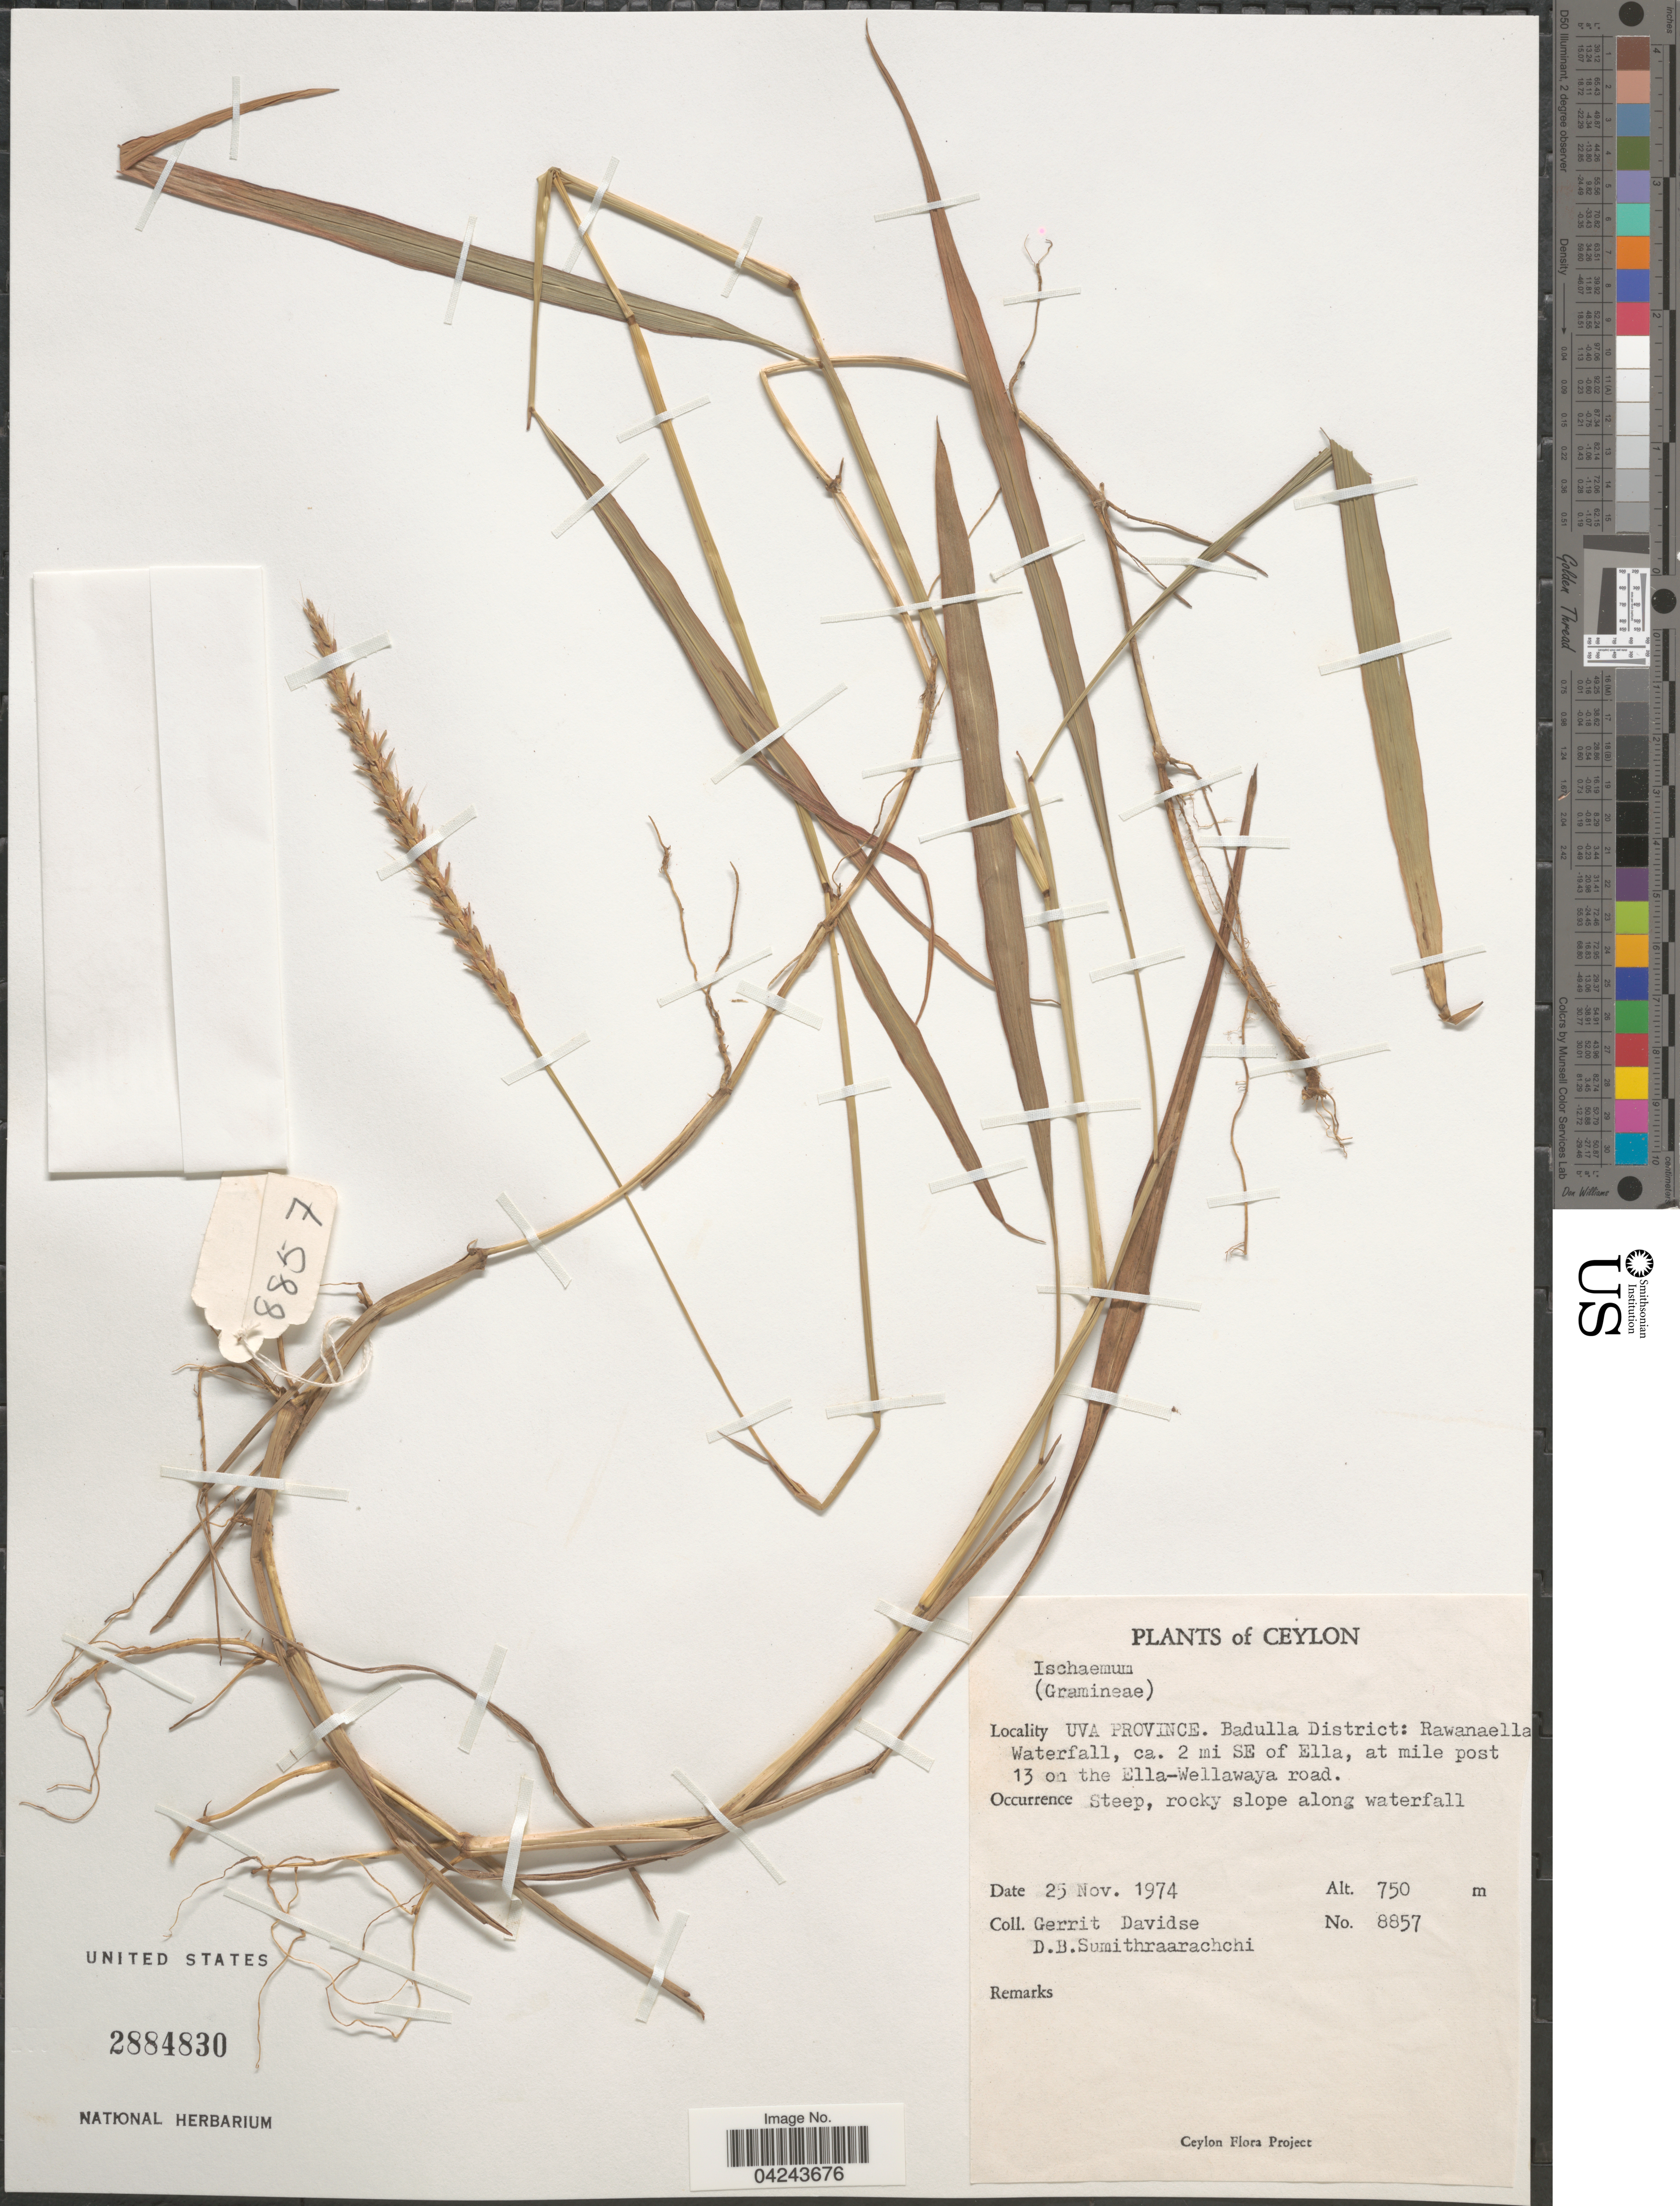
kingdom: Plantae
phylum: Tracheophyta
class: Liliopsida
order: Poales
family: Poaceae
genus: Ischaemum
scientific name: Ischaemum sp.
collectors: G. Davidse & D. B. Sumithraarachchi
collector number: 8857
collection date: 1974-11-25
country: Sri Lanka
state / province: Uva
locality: Ceylon. Badulla District: Rawanaella Waterfall, ca. 2 mi SE of Ella, at mile post 13 on the Ella-Wellawaya road.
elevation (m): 750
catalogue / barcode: US 2884830